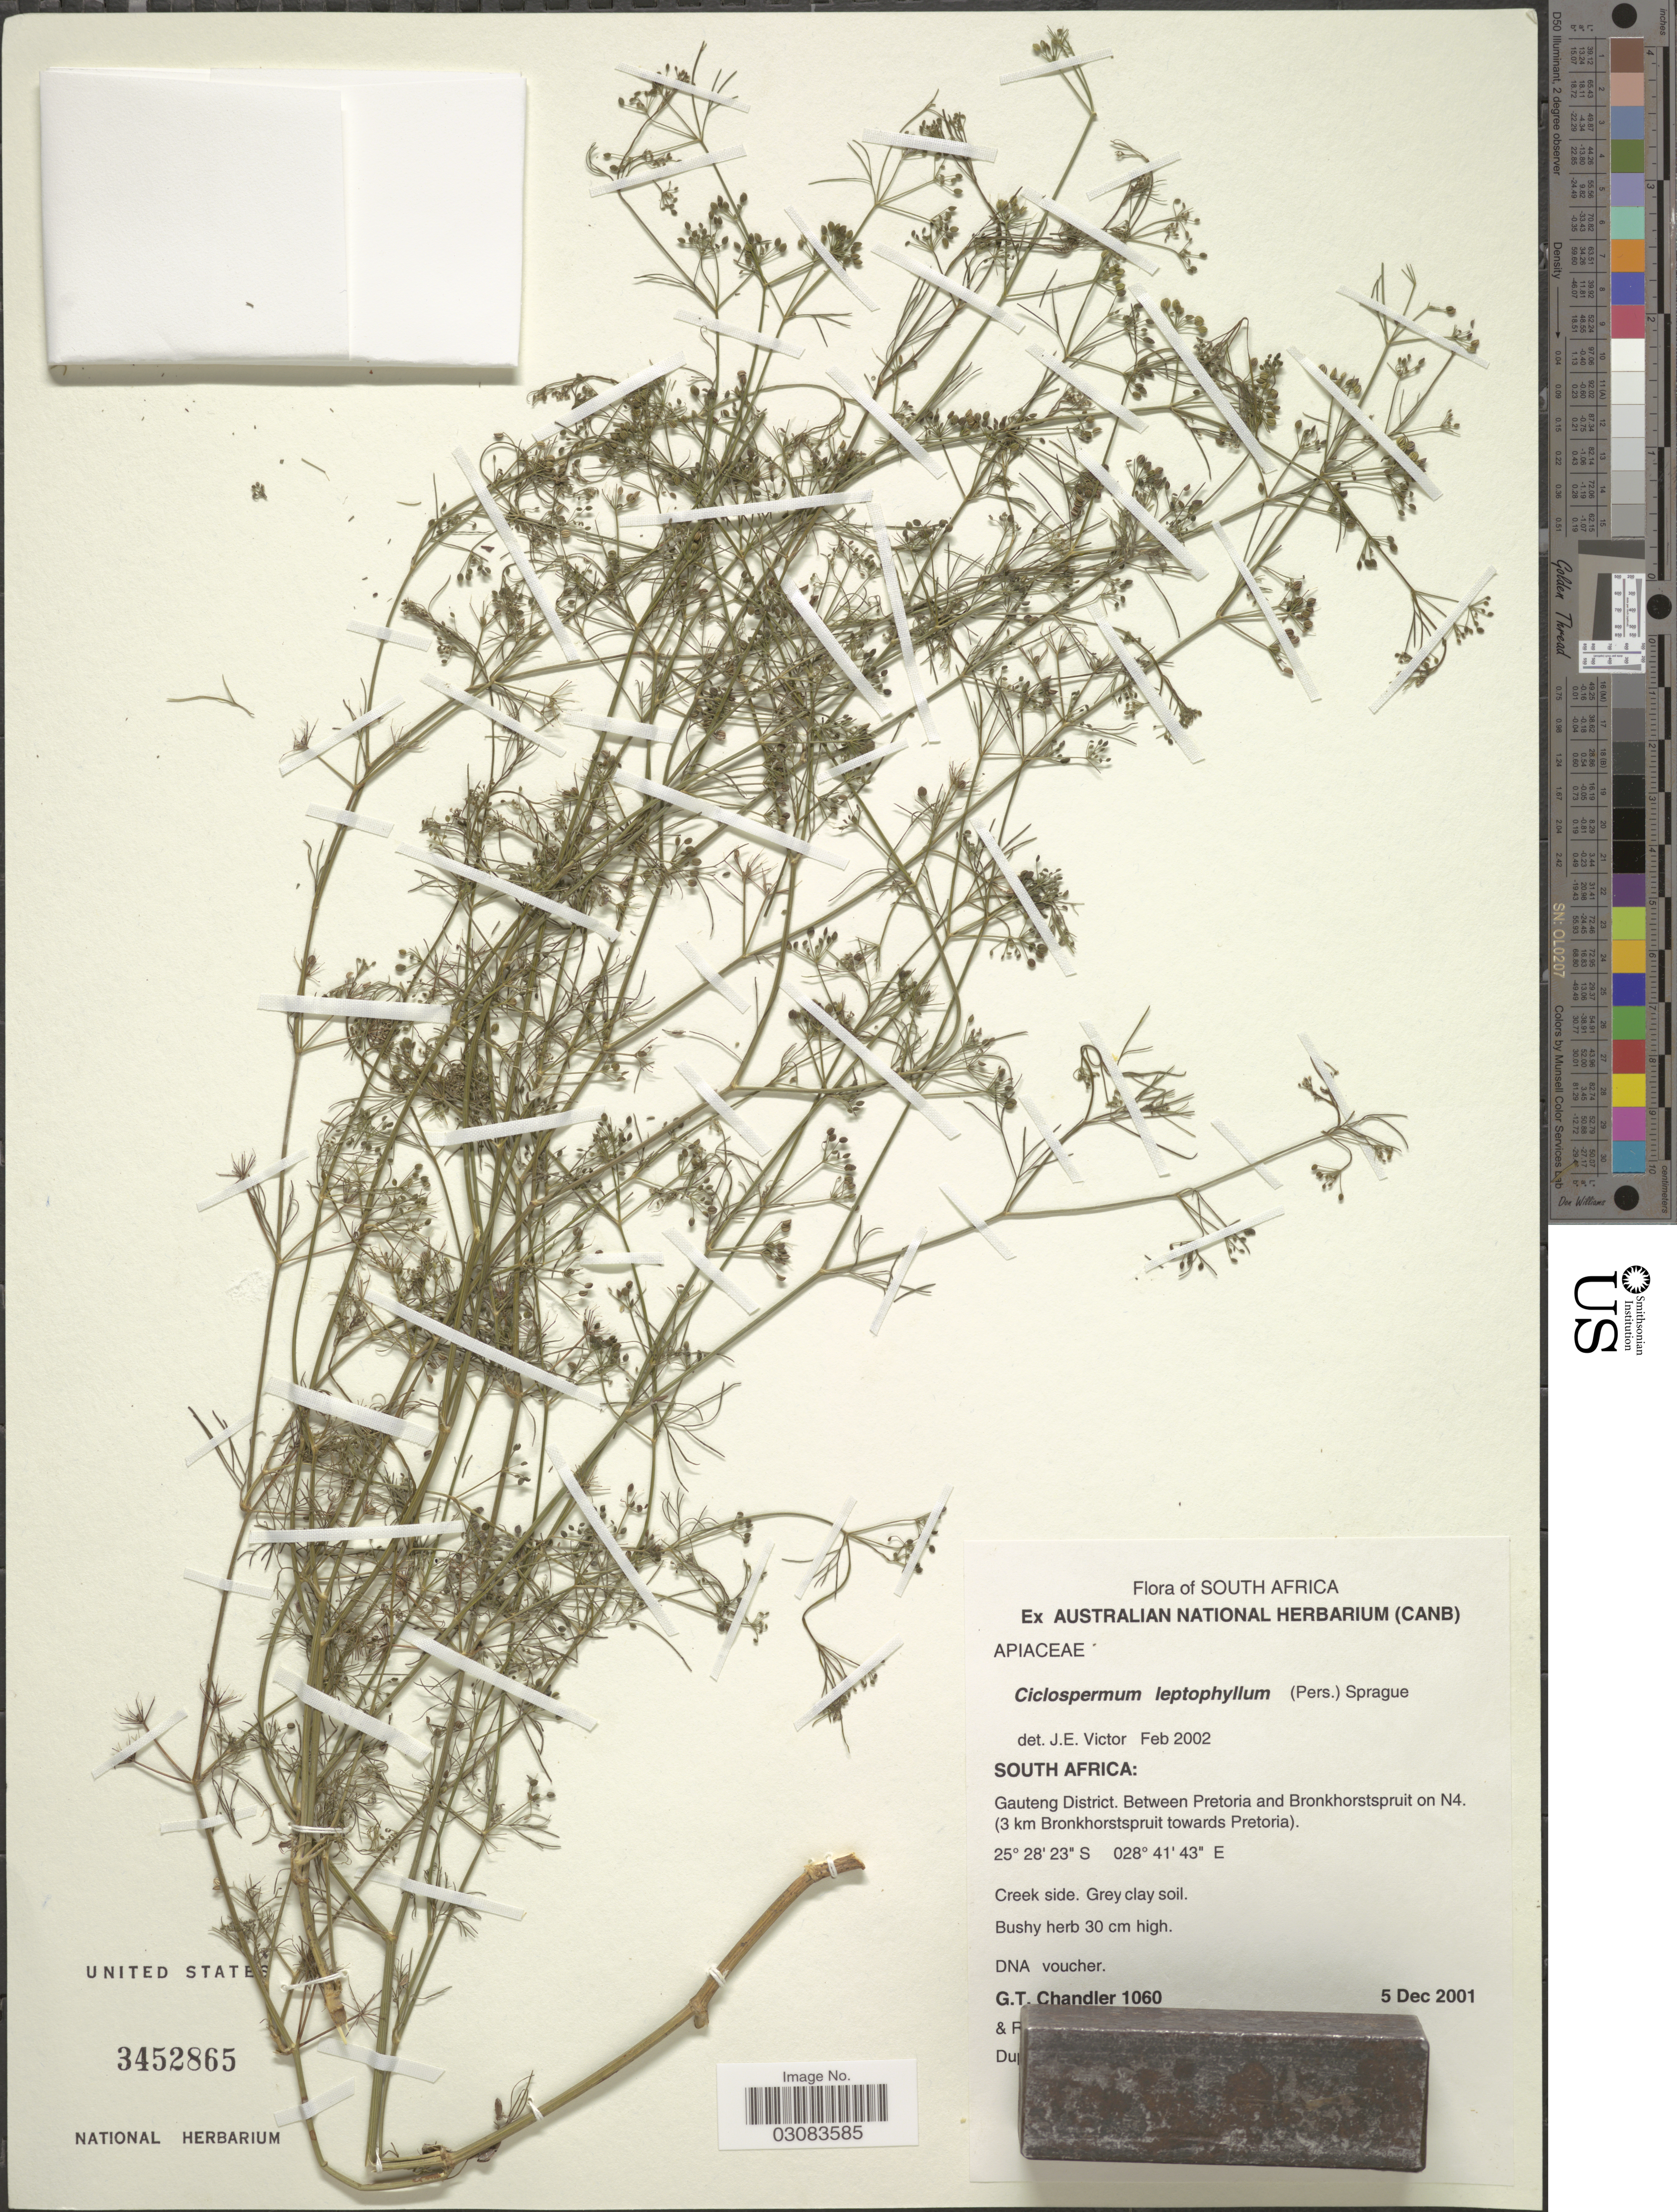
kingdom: Plantae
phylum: Tracheophyta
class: Magnoliopsida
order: Apiales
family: Apiaceae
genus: Cyclospermum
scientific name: Cyclospermum leptophyllum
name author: (Pers.) Sprague ex Britton & P. Wilson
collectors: G. Chandler & Collector illegible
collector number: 1060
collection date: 2001-12-05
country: South Africa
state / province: Gauteng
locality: Gauteng District. Between Pretoria and Bronkhorstspruit on N4. (3 km Bronkhorstspruit towards Pretoria).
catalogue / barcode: US 3452865